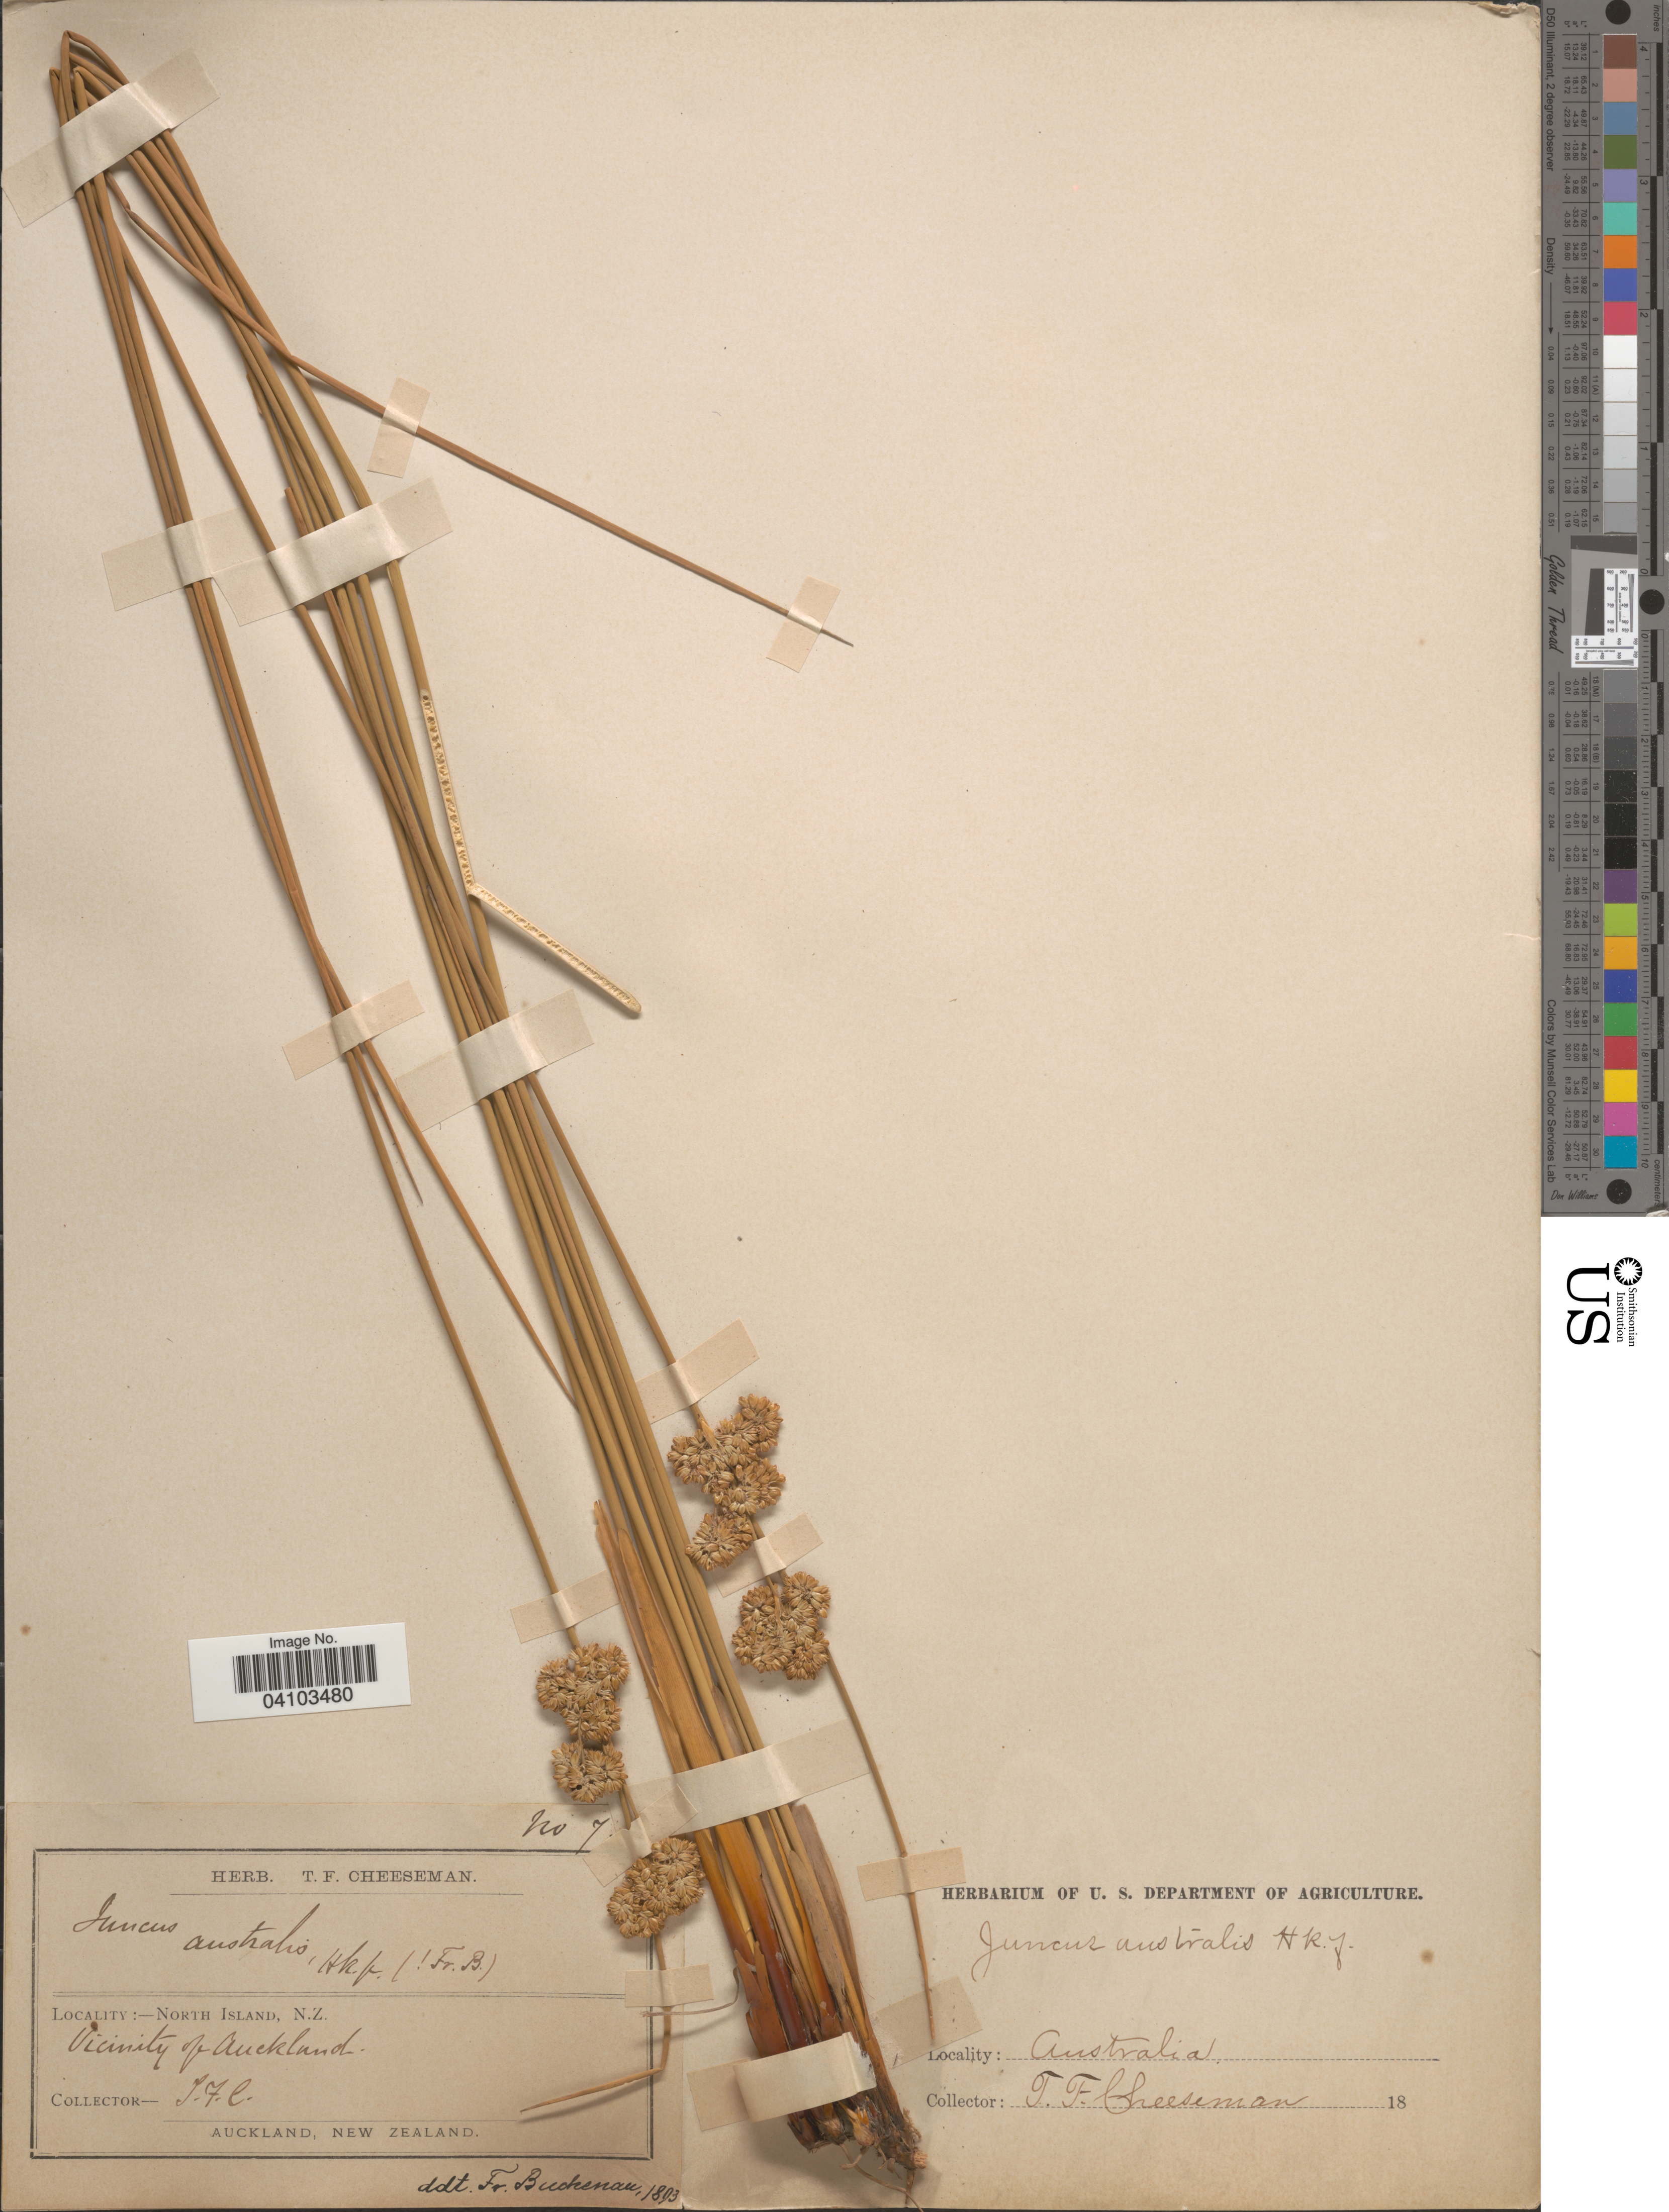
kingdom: Plantae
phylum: Tracheophyta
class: Liliopsida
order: Poales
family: Juncaceae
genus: Juncus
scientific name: Juncus australis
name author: Hook. f.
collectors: T. F. Cheeseman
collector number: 7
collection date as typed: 18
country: New Zealand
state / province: Auckland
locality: North Island. Vicinity of Auckland.